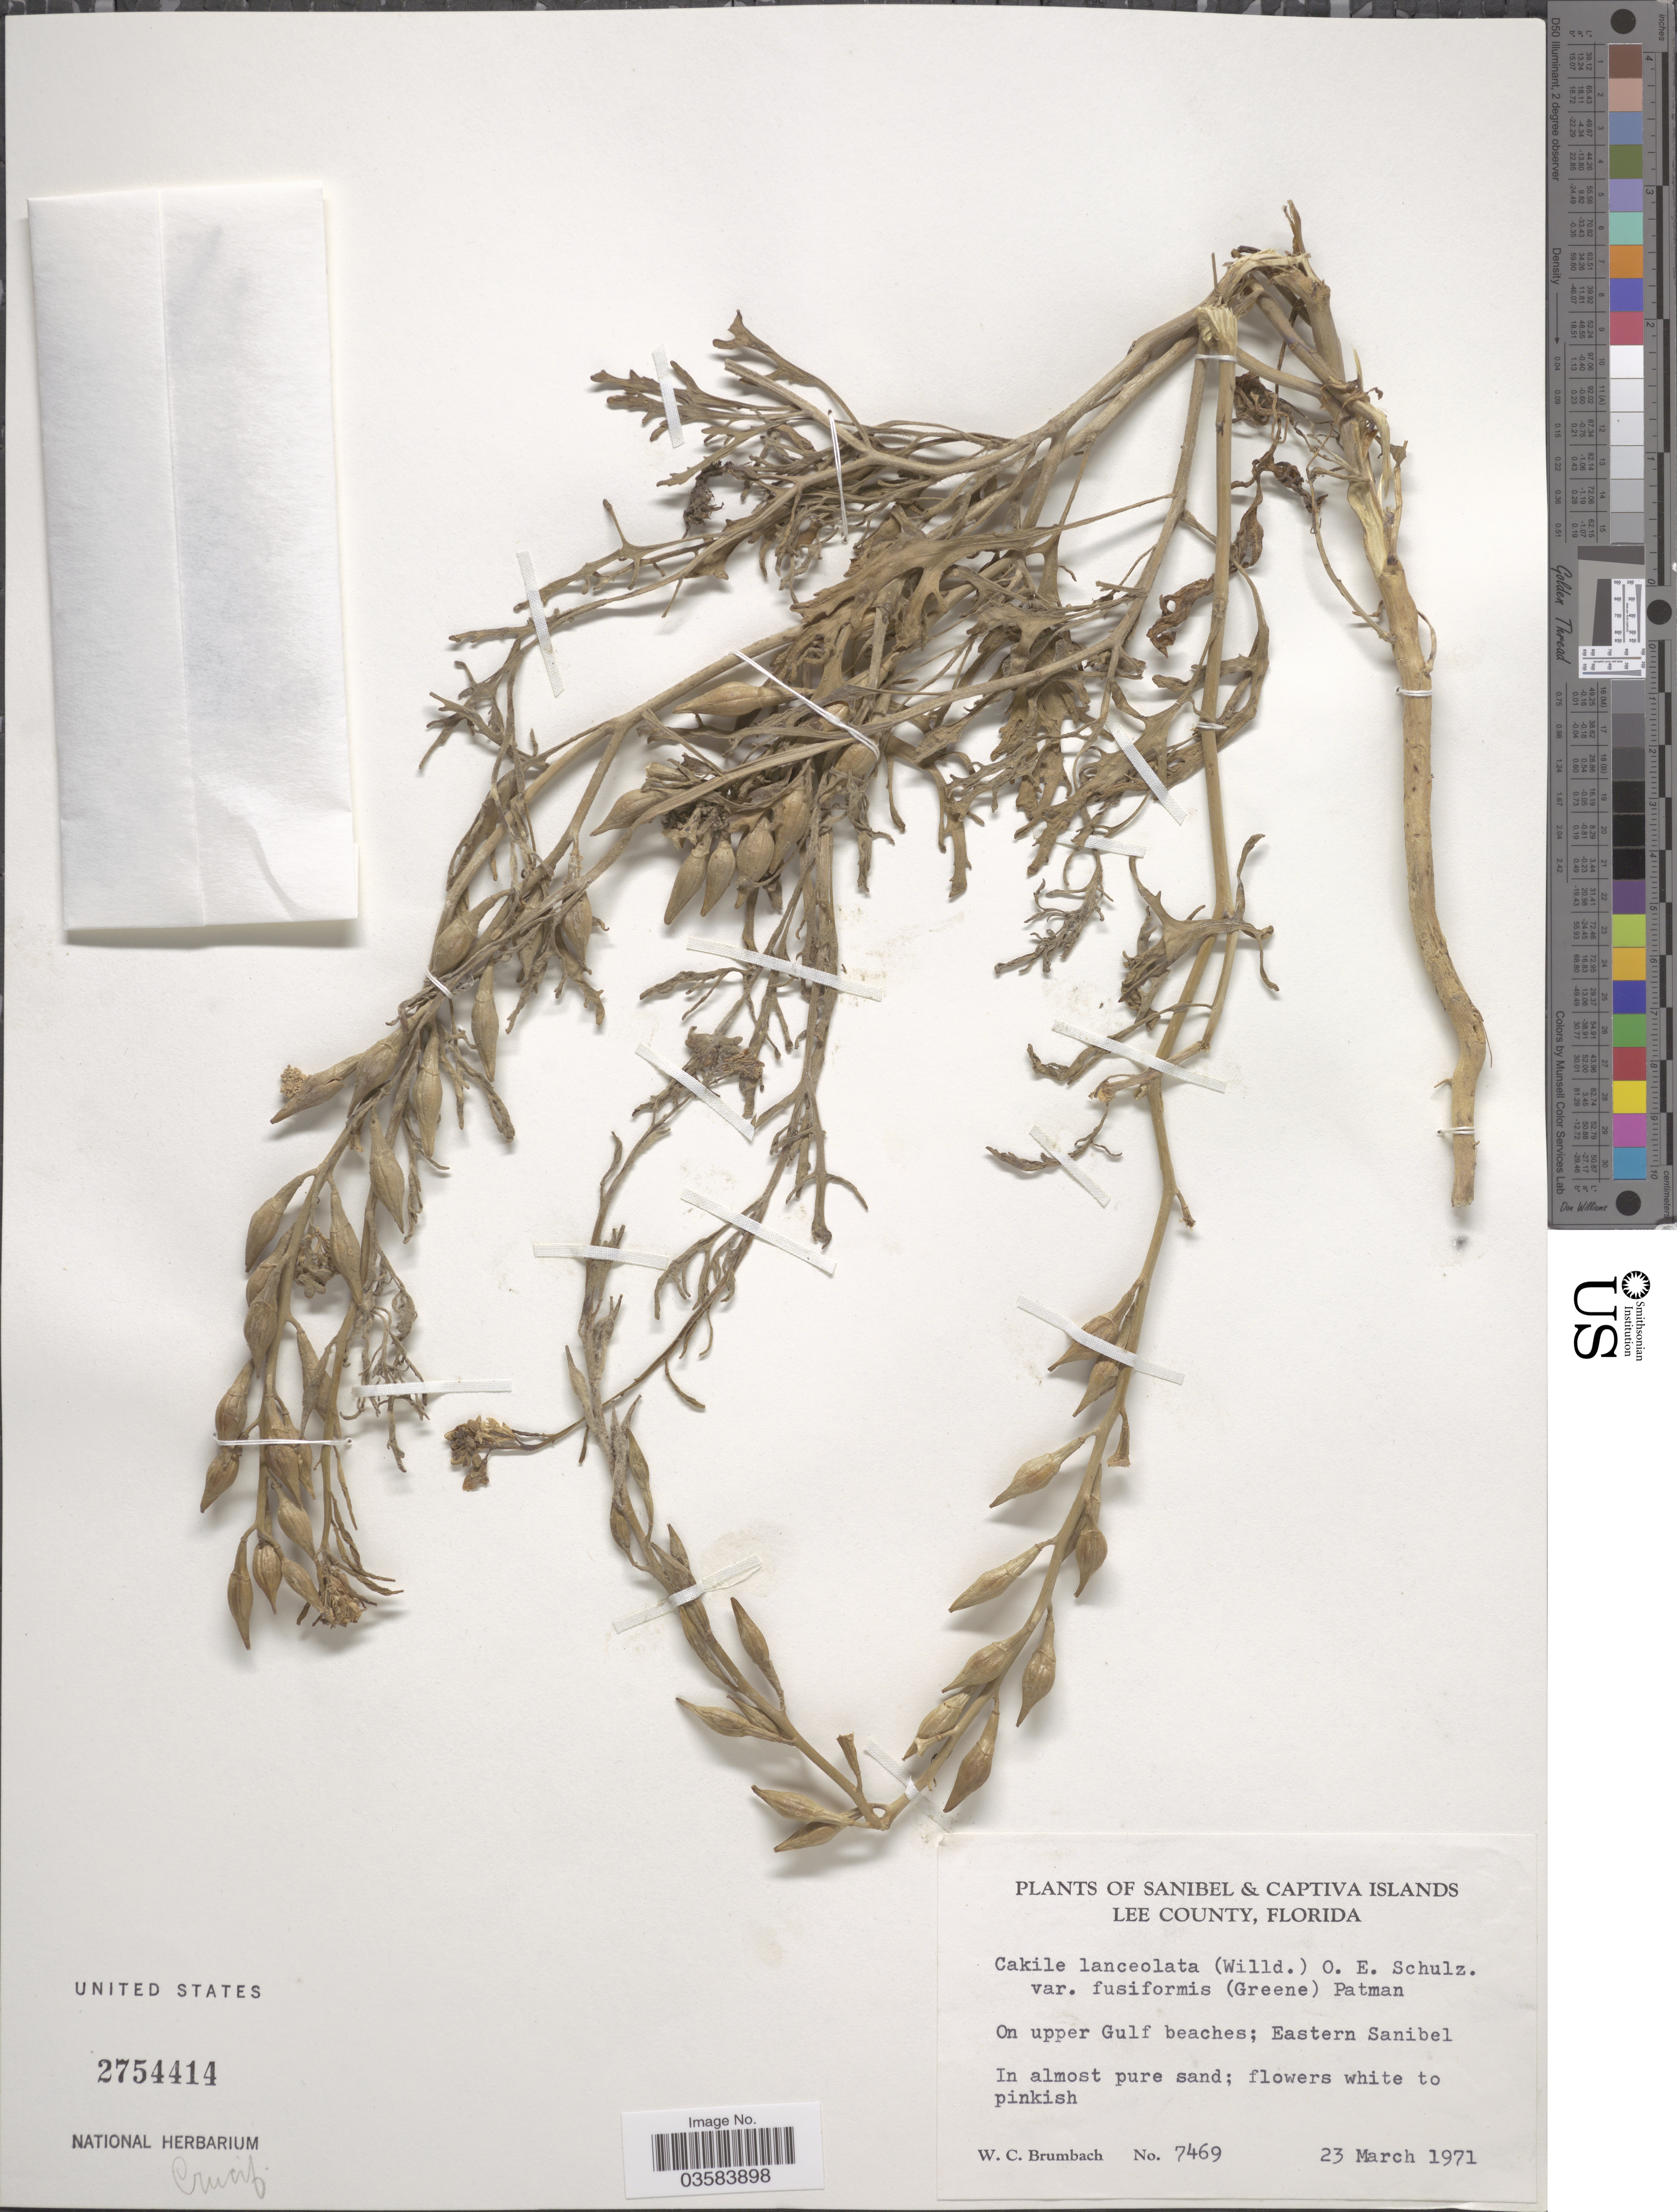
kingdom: Plantae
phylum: Tracheophyta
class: Magnoliopsida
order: Brassicales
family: Brassicaceae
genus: Cakile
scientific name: Cakile lanceolata subsp. fusiformis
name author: (Greene) Rodman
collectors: W. C. Brumbach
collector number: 7469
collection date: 1971-03-23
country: United States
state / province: Florida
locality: Sanibel & Captiva Islands Lee County. On upper Gulf beaches; Eastern Sanibel.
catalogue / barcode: US 2754414